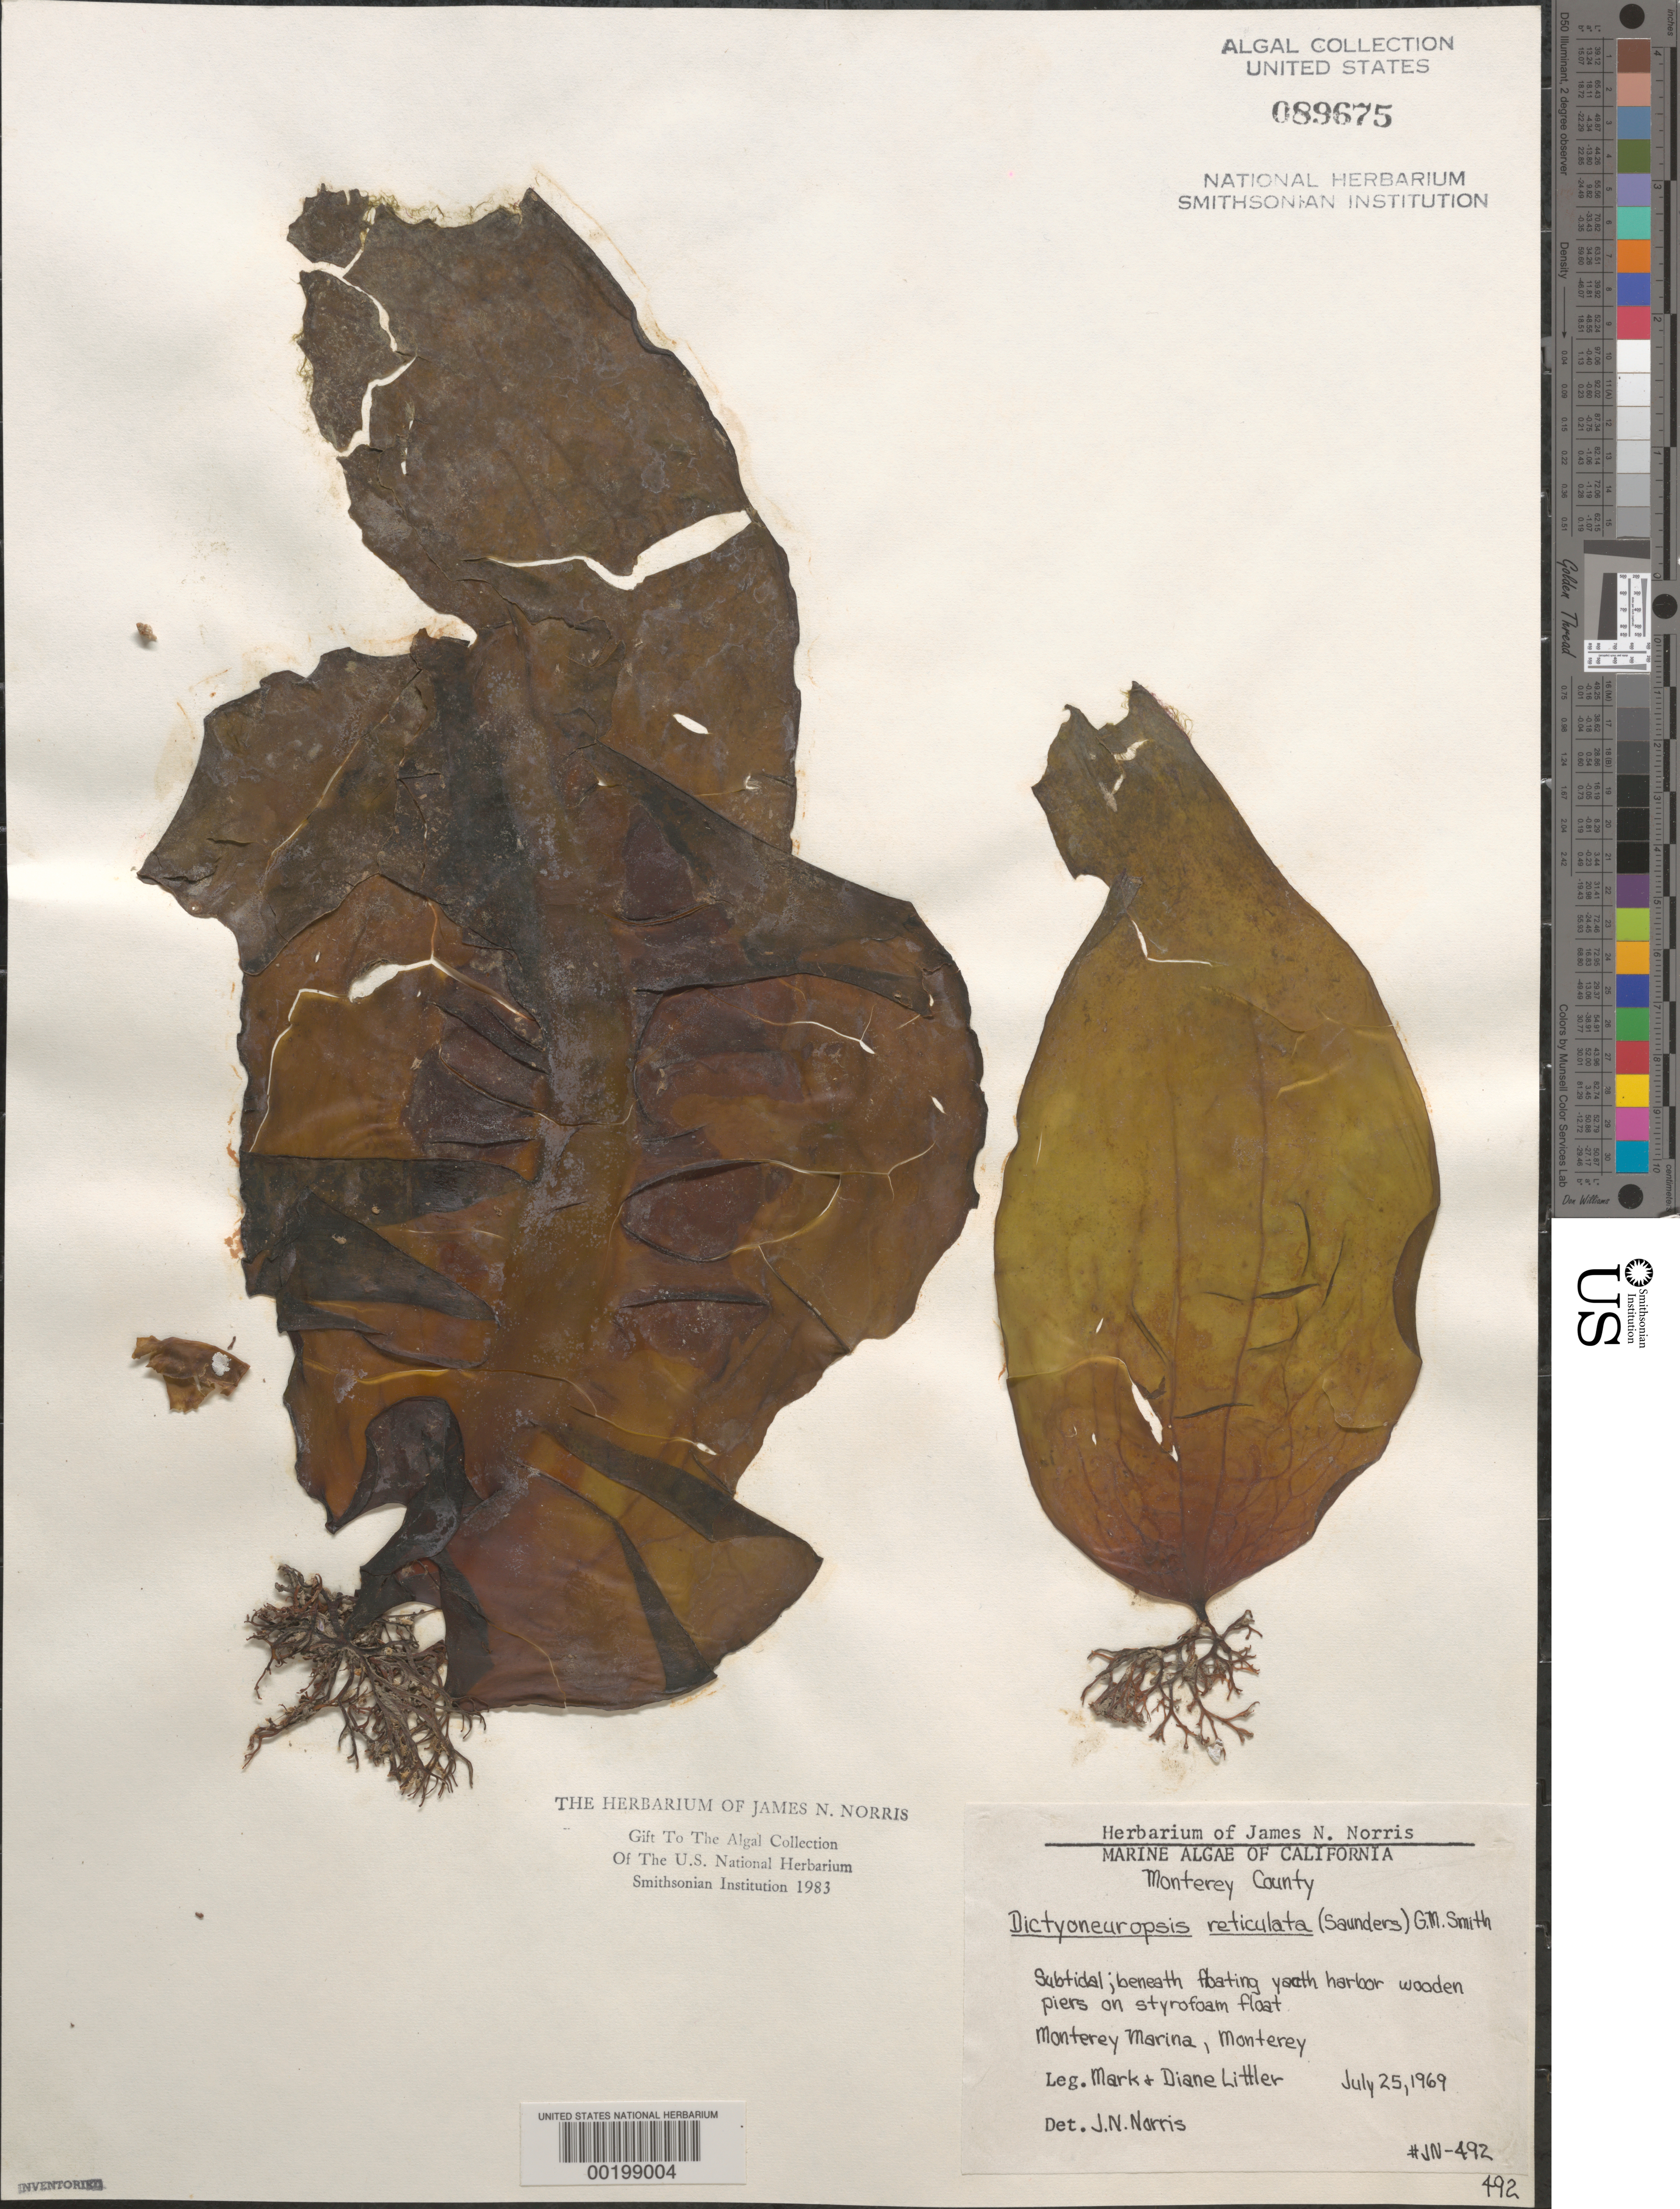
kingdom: Chromista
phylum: Ochrophyta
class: Phaeophyceae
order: Laminariales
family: Costariaceae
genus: Dictyoneurum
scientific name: Dictyoneurum reticulatum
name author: (D.A. Saunders) P.C. Silva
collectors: M. M. Littler & D. S. Littler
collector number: JN-492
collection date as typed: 25 Jul 1969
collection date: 1969-07-25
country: United States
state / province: California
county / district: Monterey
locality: Monterey Marina, Monterey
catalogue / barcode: US 89675